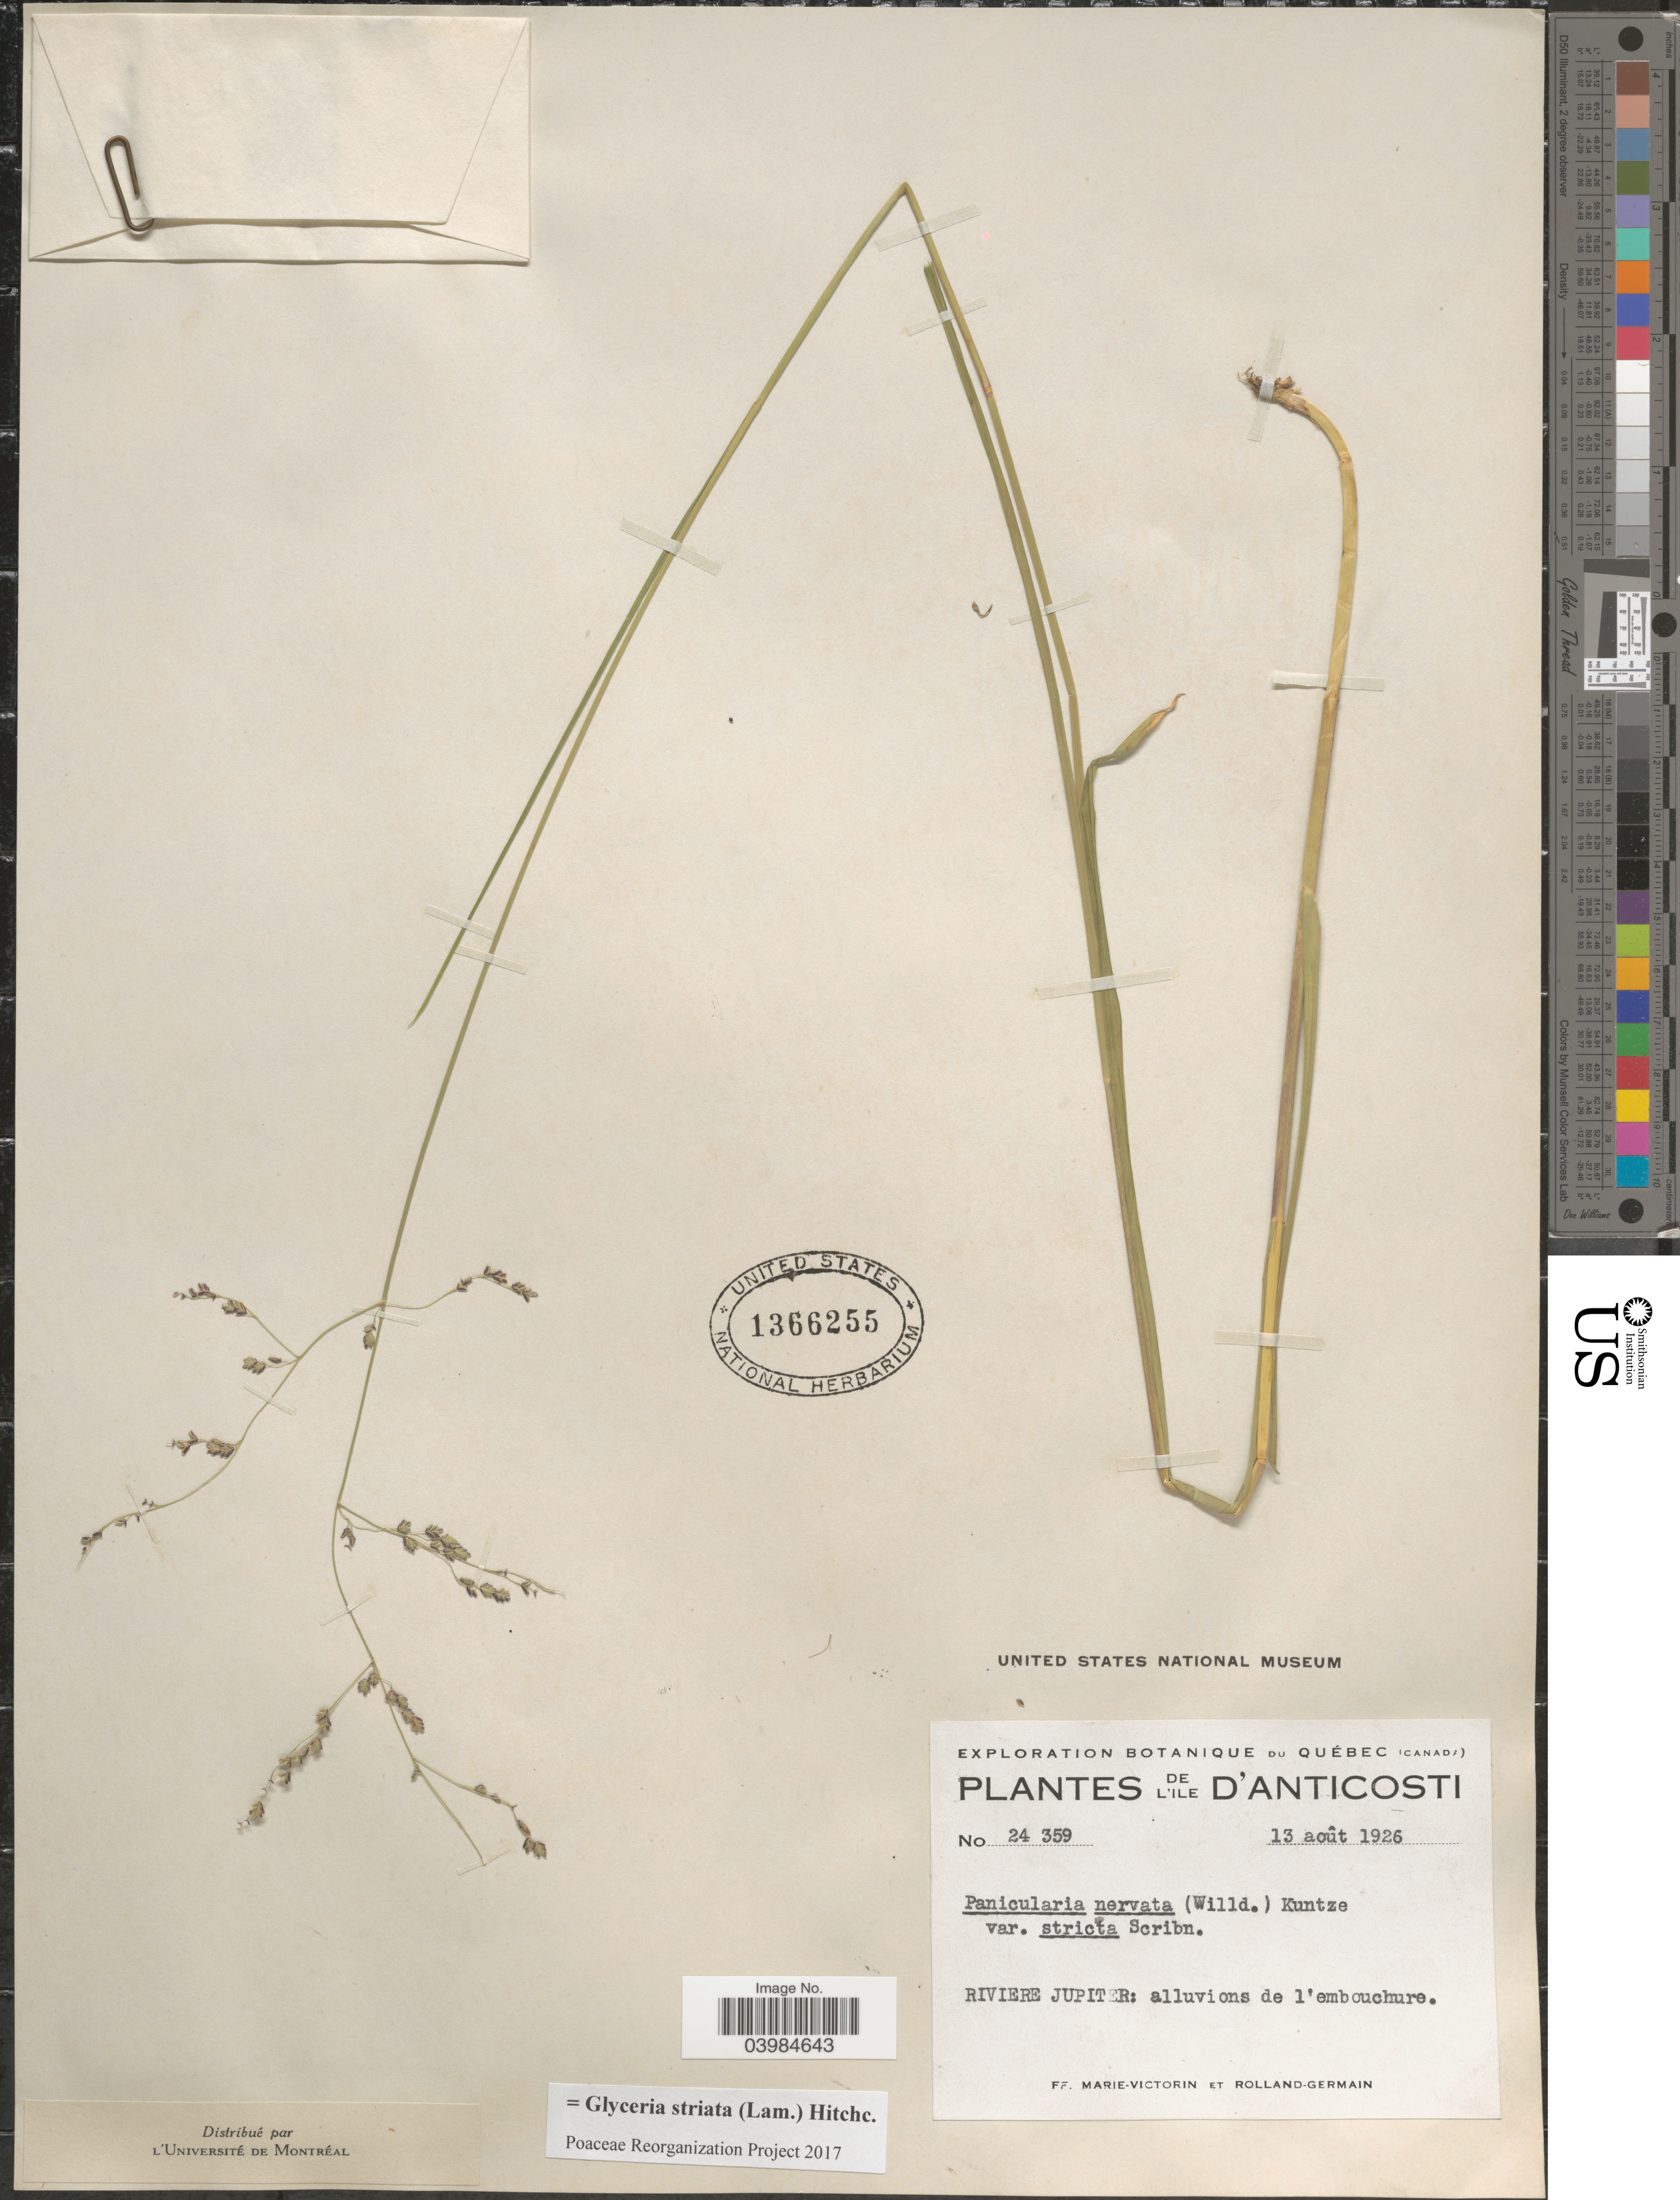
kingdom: Plantae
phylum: Tracheophyta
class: Liliopsida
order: Poales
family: Poaceae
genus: Glyceria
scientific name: Glyceria striata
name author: (Lam.) Hitchc.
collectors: F. Marie-Victorin & Rolland-Germain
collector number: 24359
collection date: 1926-08-13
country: Canada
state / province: Quebec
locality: L'ile D'Anticosti. Riviere Jupiter: alluvions de l' embouchure.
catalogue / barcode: US 1366255